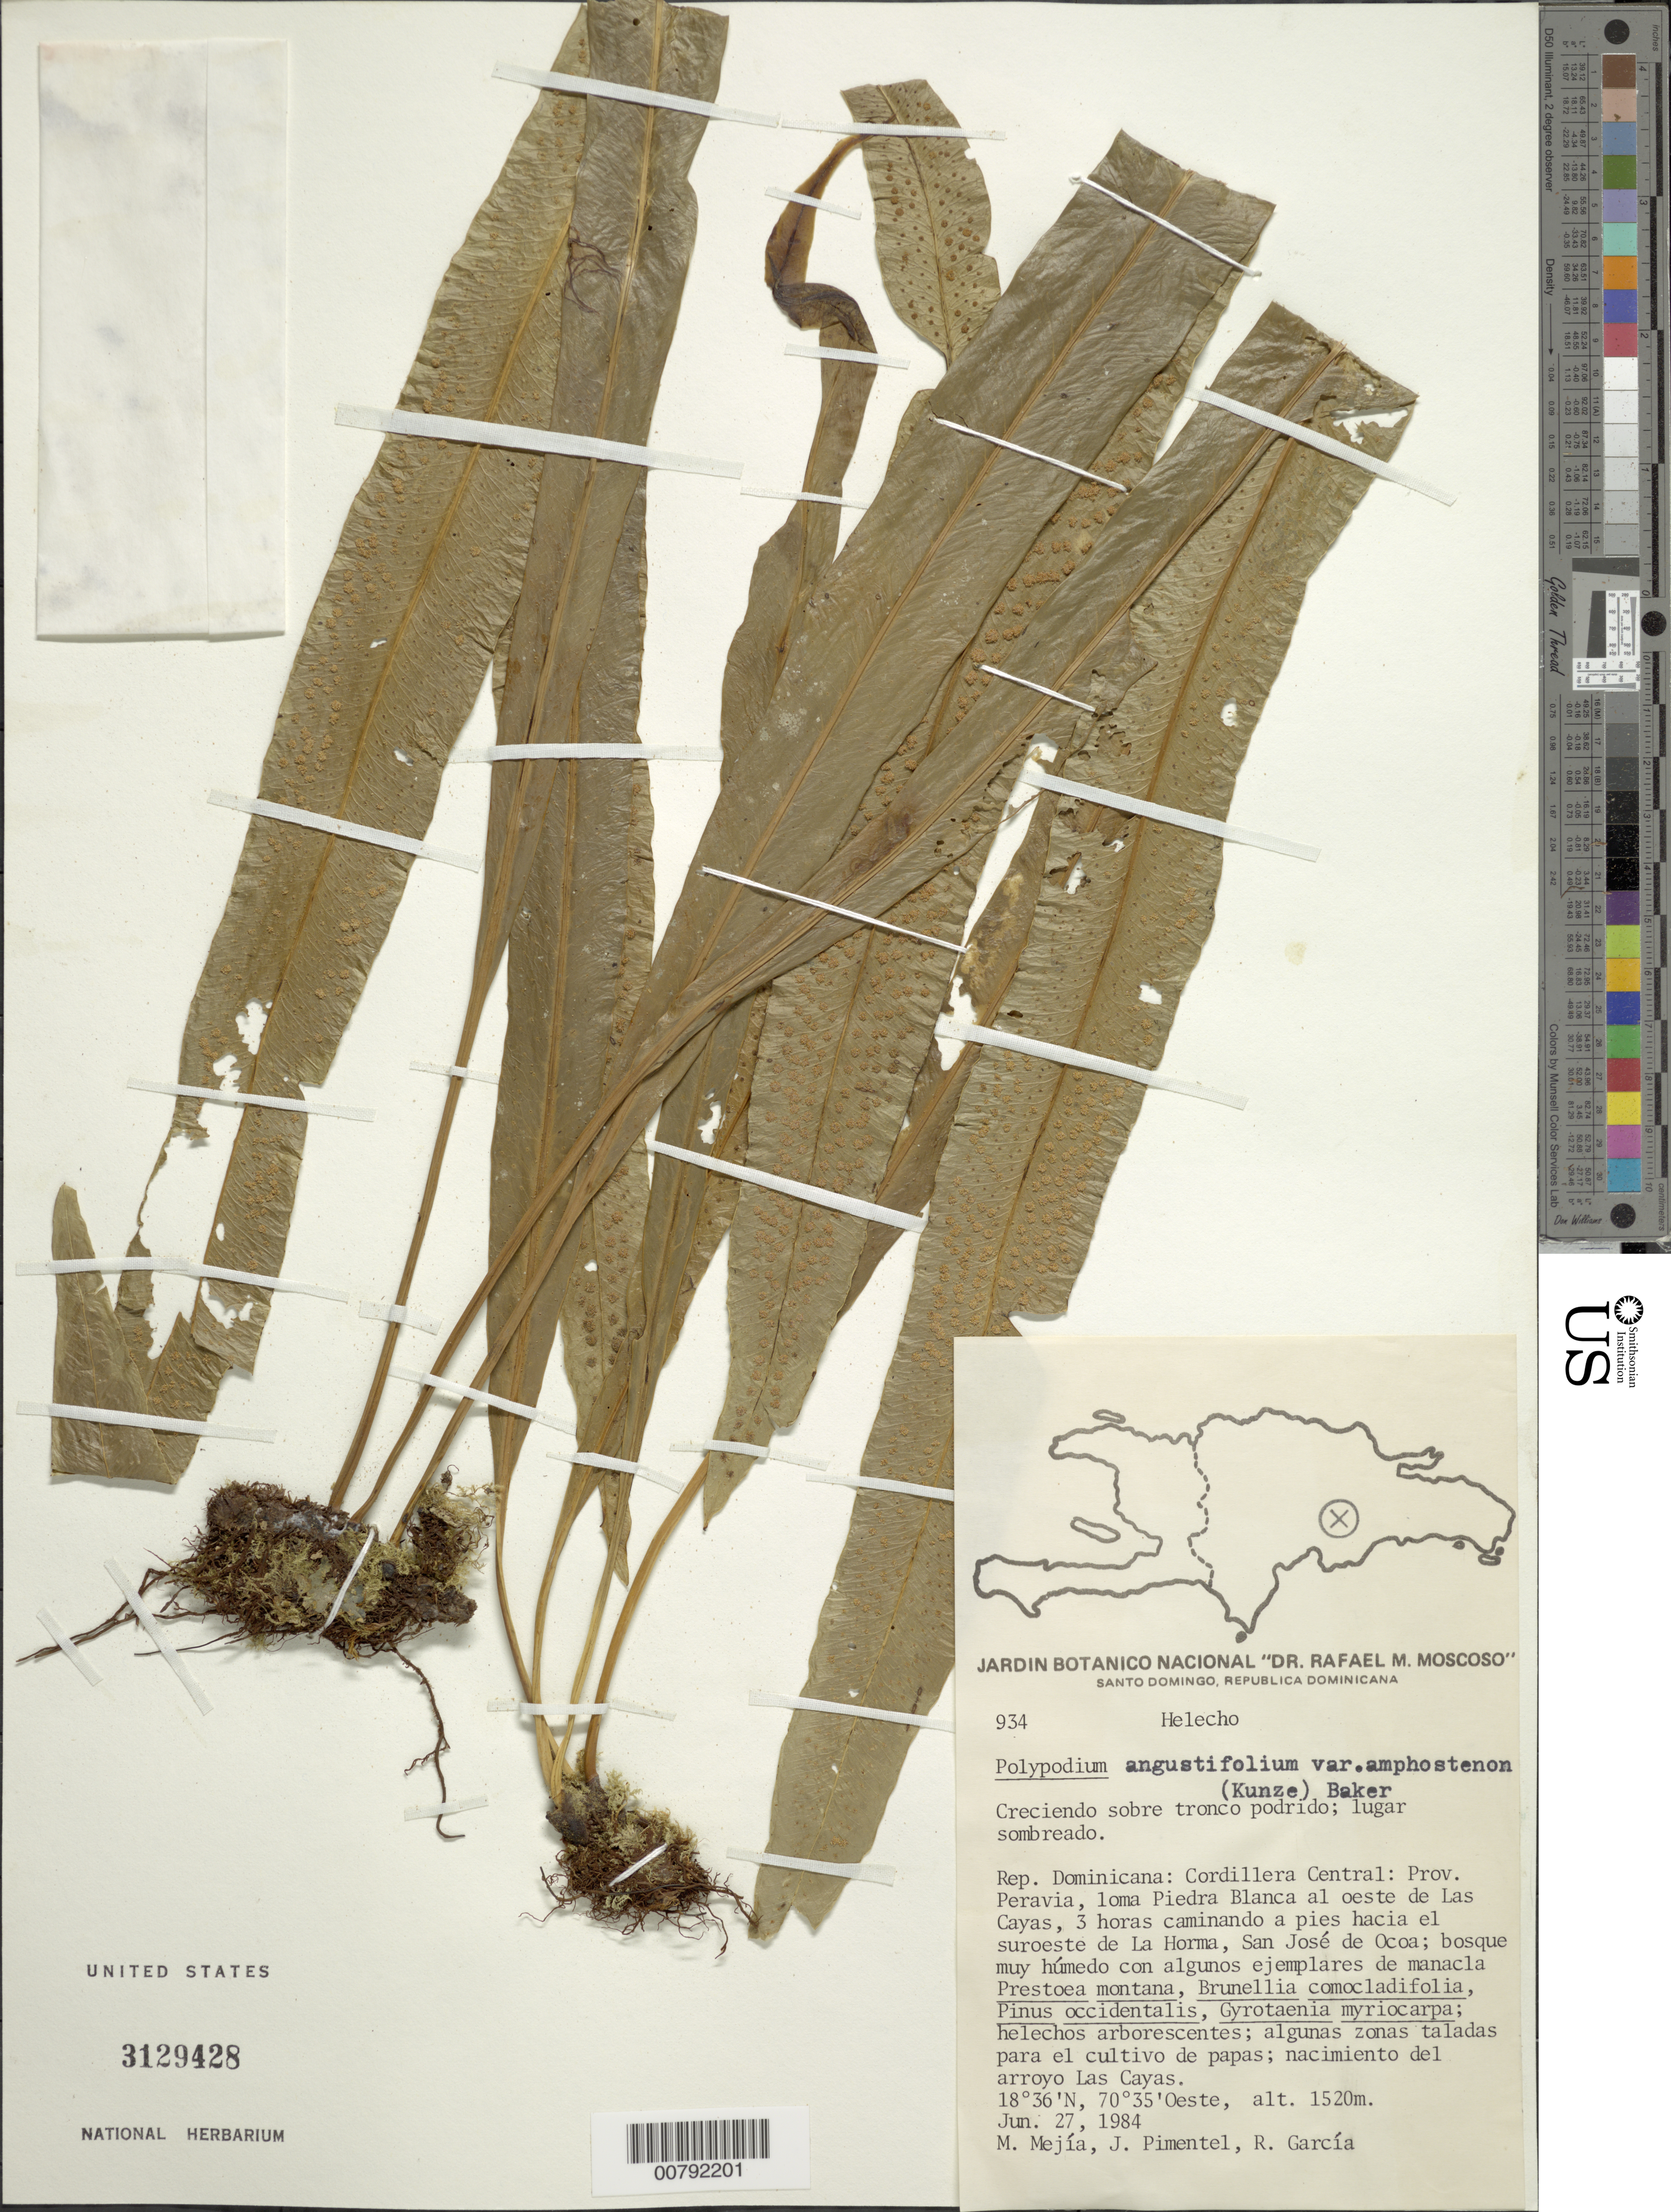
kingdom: Plantae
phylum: Tracheophyta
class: Polypodiopsida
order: Polypodiales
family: Polypodiaceae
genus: Campyloneurum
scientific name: Campyloneurum angustifolium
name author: (Sw.) Fée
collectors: M. Mejia, J. Pimentel & R. G. García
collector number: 934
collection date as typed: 27 Jun 1984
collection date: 1984-06-27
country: Dominican Republic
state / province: Peravia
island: Hispaniola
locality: Cordillera Central; loma Piedra Blanca, W de las Cayas, Se de La Horma, San José de Ocoa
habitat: Bosque humedo, creciendo sobre tronco podrido; lugar sombreado; con Prestoea montan, Brunellia comocladifolia, Pinus occiden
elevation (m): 1520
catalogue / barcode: US 3129428